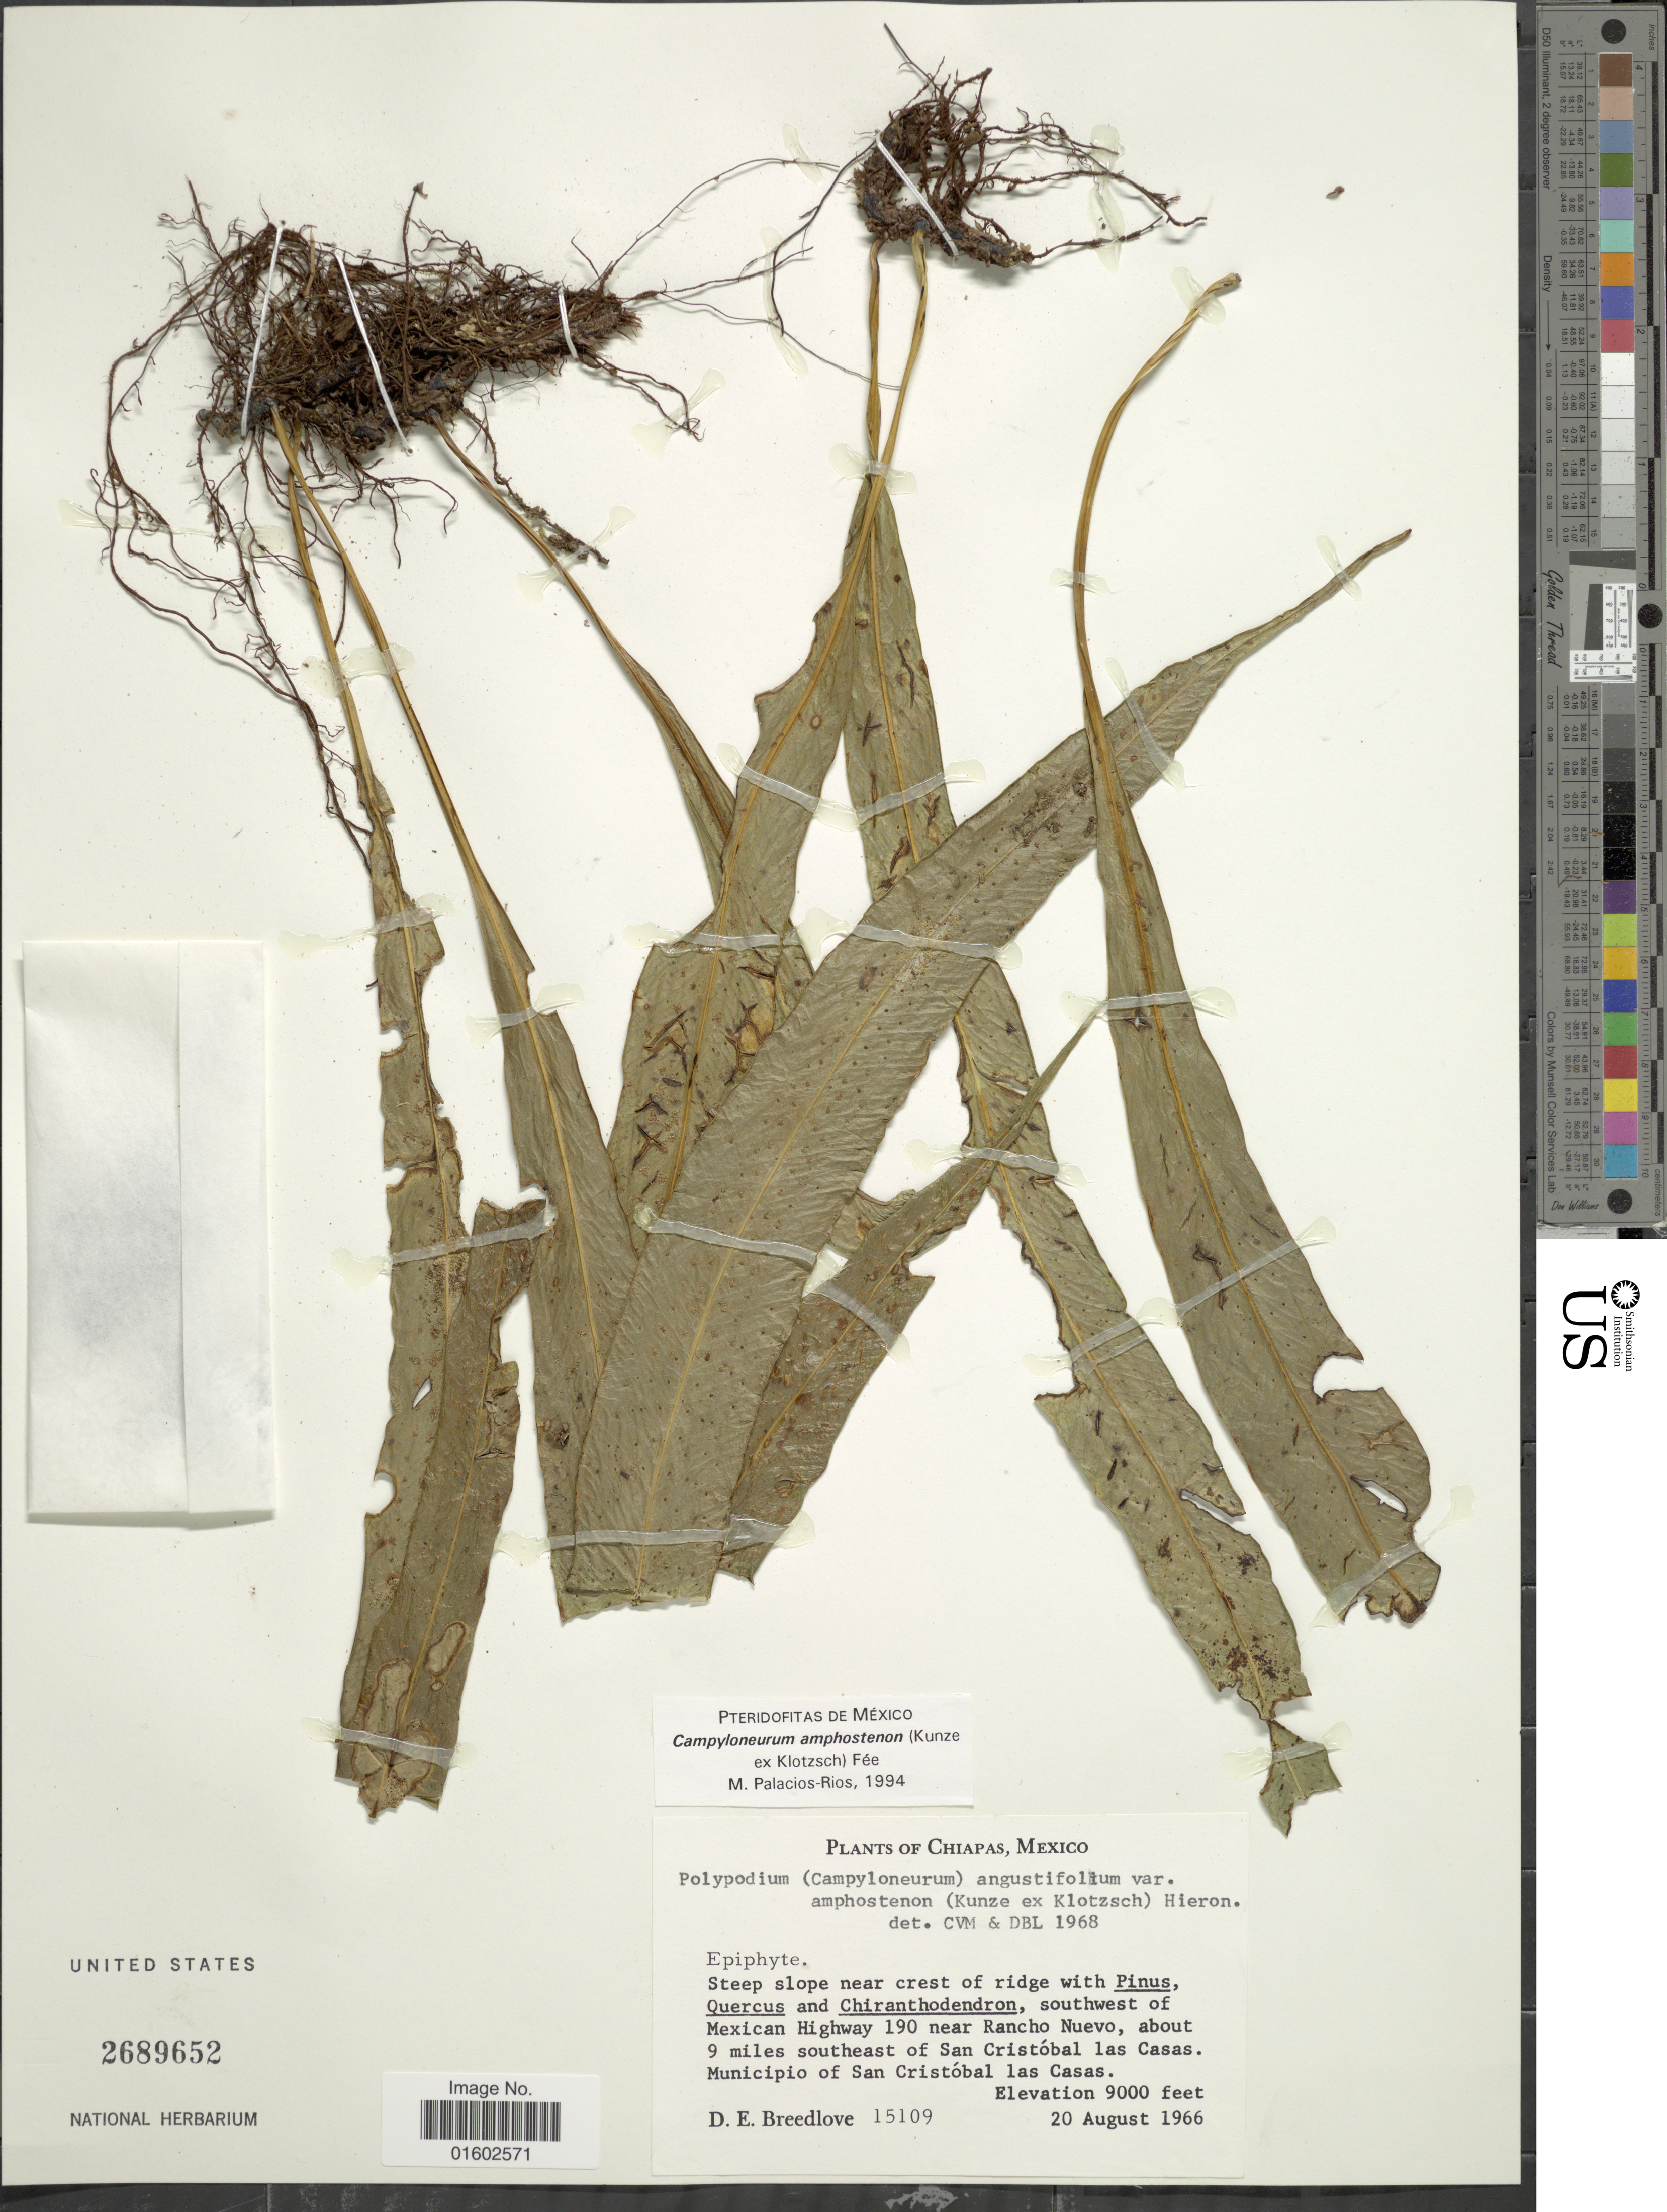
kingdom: Plantae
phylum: Tracheophyta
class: Polypodiopsida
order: Polypodiales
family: Polypodiaceae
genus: Campyloneurum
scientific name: Campyloneurum amphostenon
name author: (Kunze ex Klotzsch) Fée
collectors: D. E. Breedlove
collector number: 15109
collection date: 1966-08-20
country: Mexico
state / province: Chiapas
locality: Southwest of Mexican Highway 190 near Rancho Nuevo, about 9 miles southeast of San Cristobal las Casas, Municipio of San Cristobal las Casas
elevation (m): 2743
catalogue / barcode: US 2689652